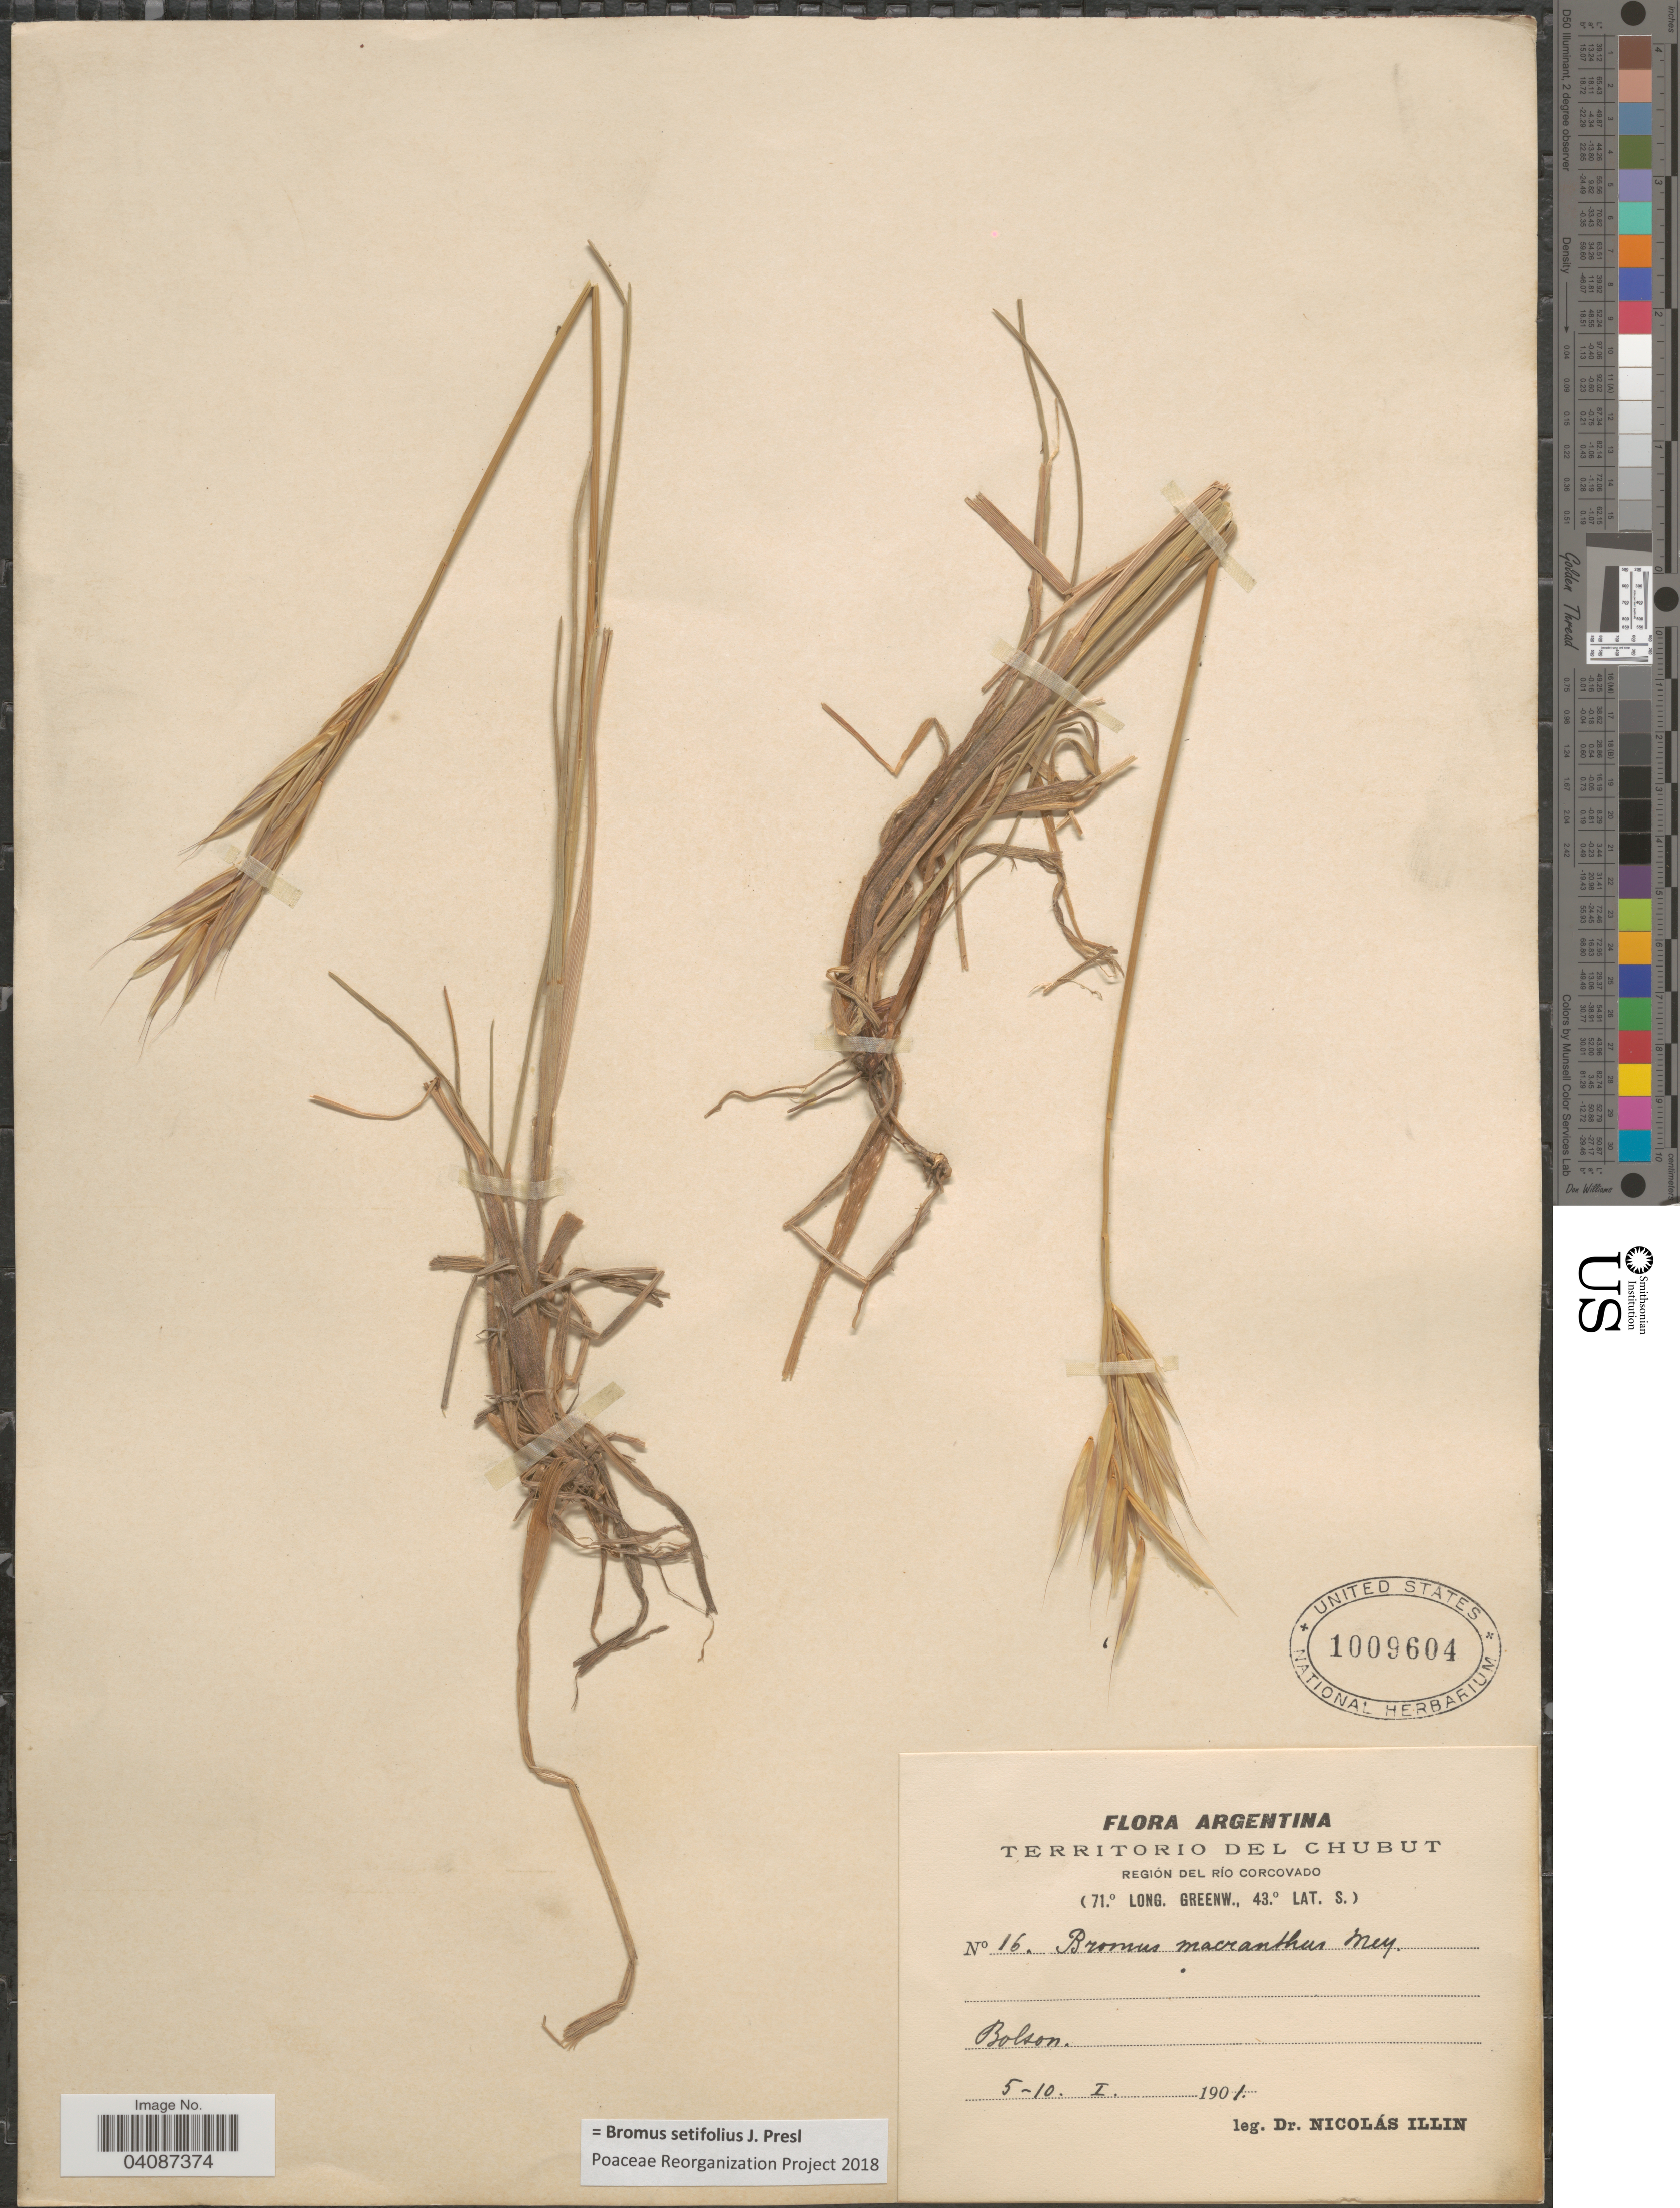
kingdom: Plantae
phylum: Tracheophyta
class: Liliopsida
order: Poales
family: Poaceae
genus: Bromus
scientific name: Bromus setifolius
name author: J. Presl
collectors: N. Illin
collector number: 16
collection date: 1901-01-05/1901-01-10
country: Argentina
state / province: Chubut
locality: Regón del Río Corcovado. Bolson.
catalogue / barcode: US 1009604